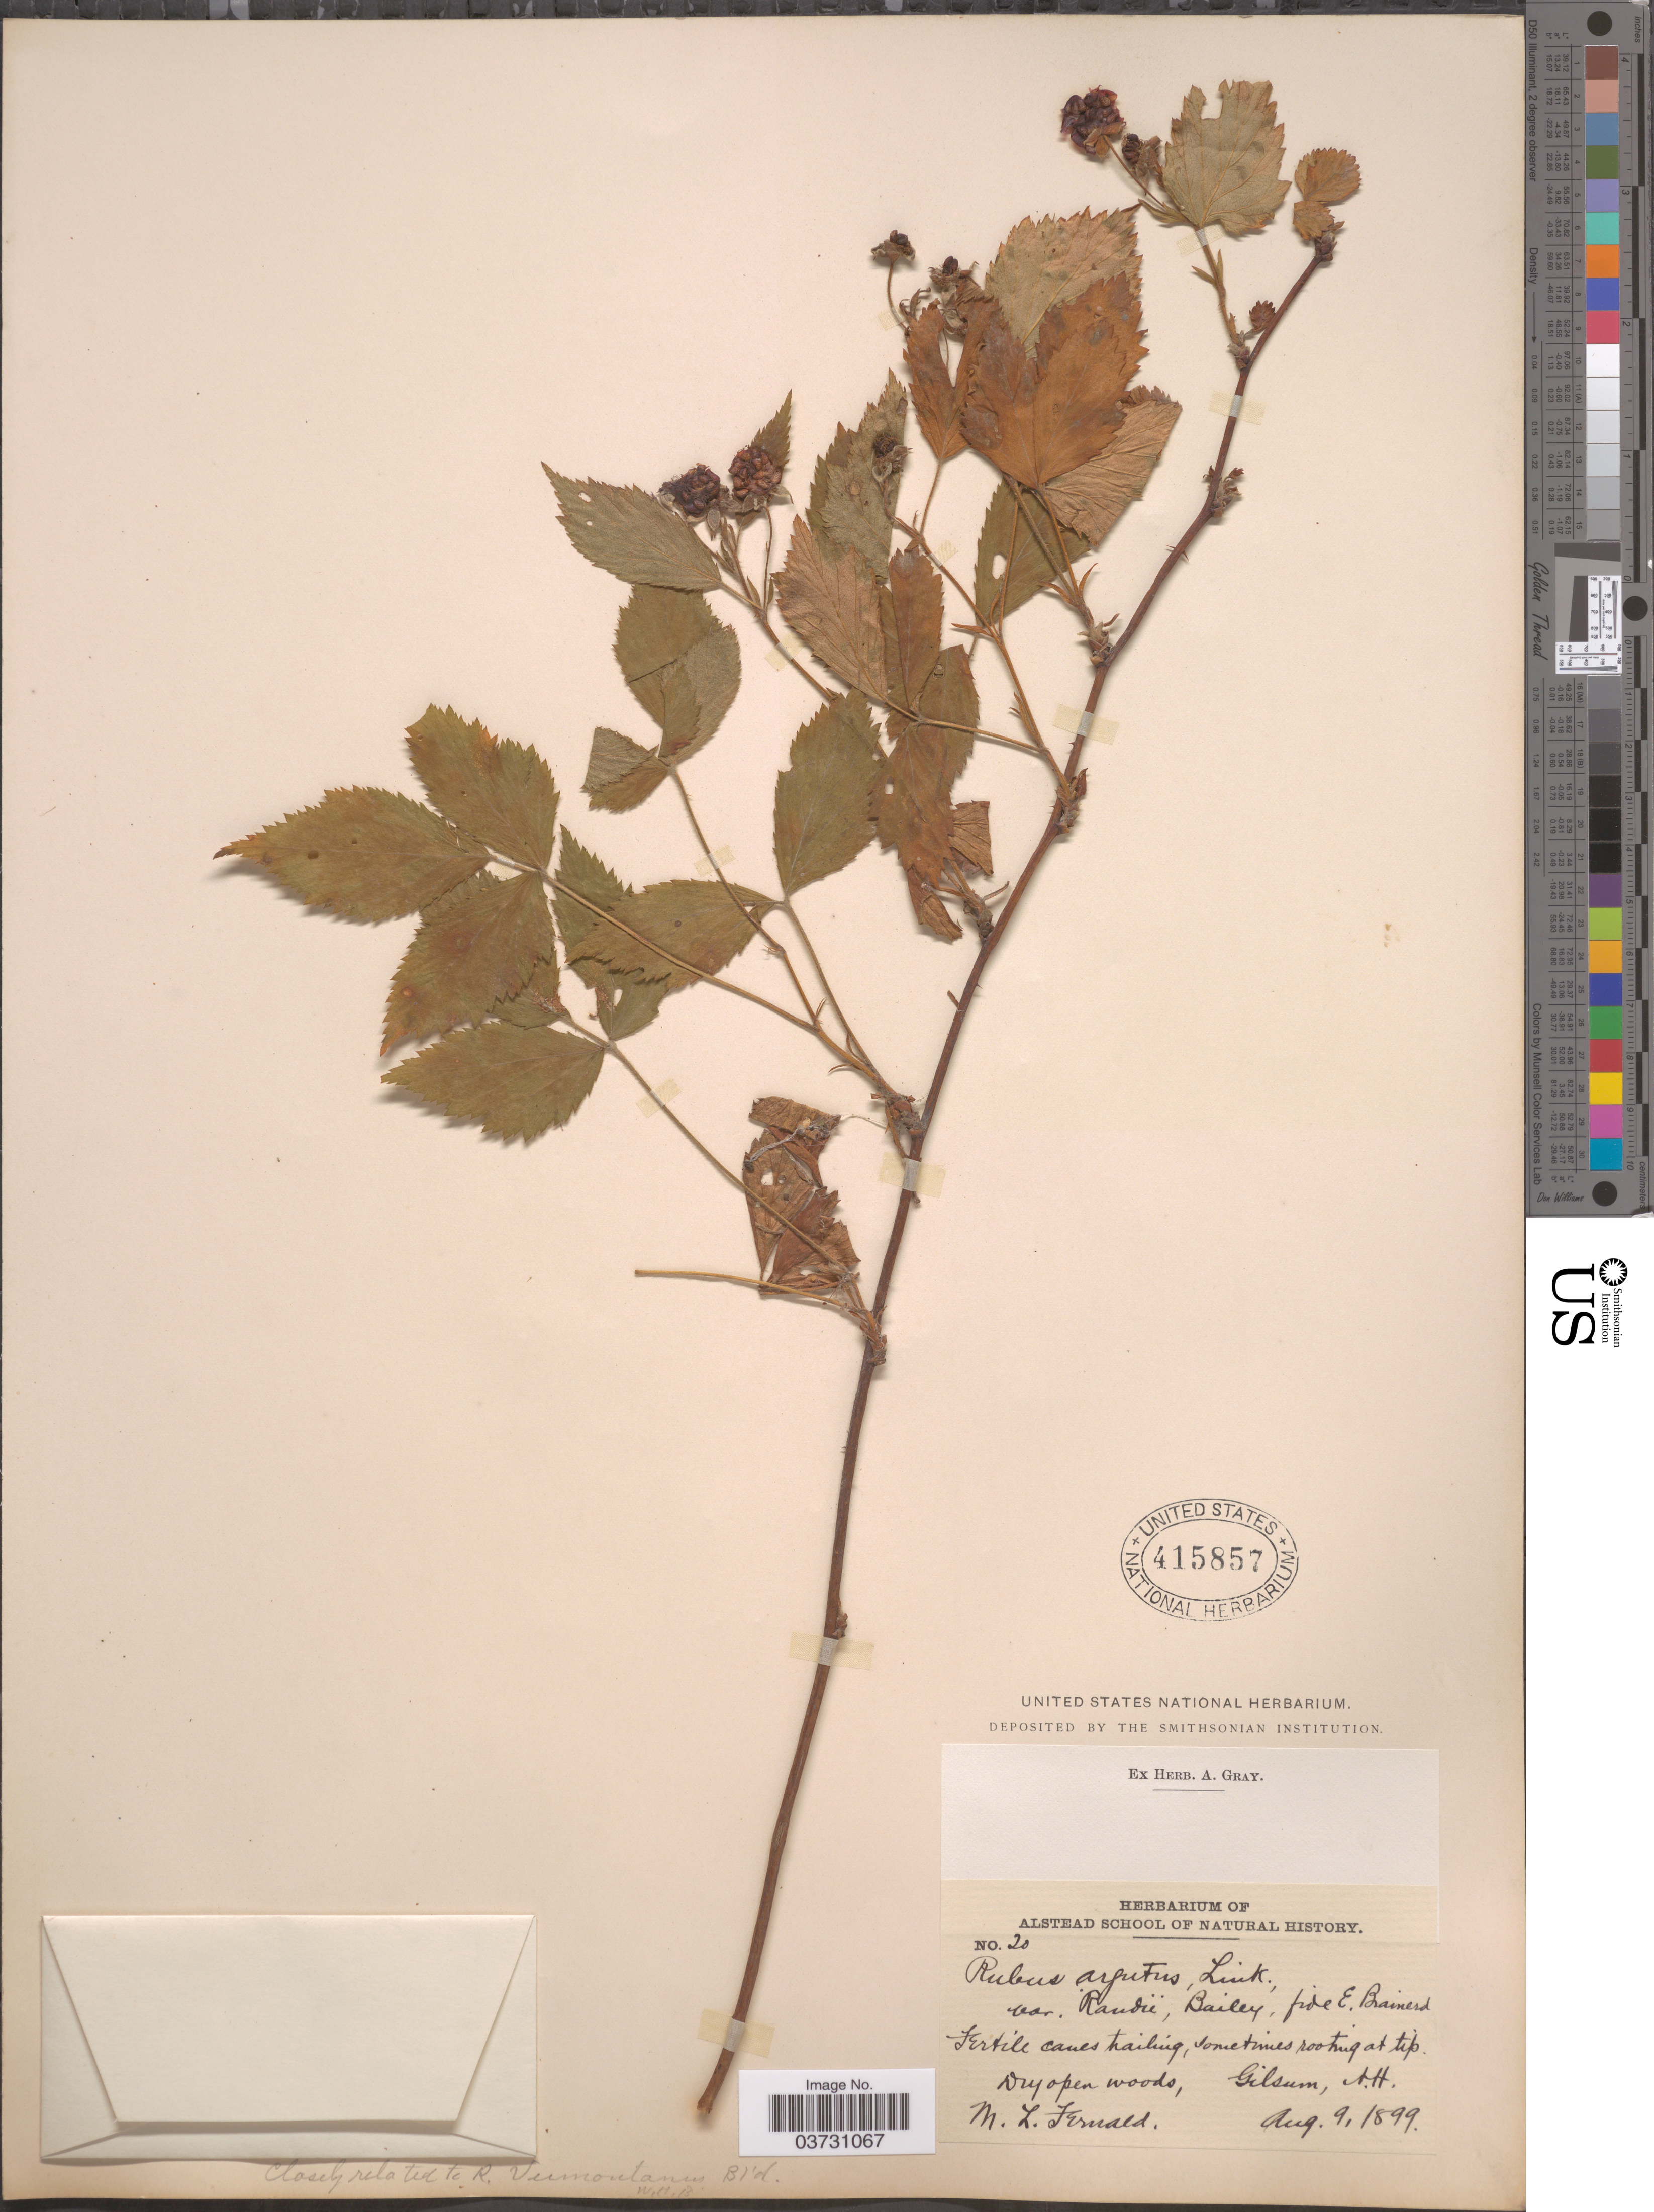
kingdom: Plantae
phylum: Tracheophyta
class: Magnoliopsida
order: Rosales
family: Rosaceae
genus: Rubus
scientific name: Rubus randii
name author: (L.H. Bailey) Rydb.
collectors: M. L. Fernald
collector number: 20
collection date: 1899-08-09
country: United States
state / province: New Hampshire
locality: Gilsum.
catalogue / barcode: US 415857